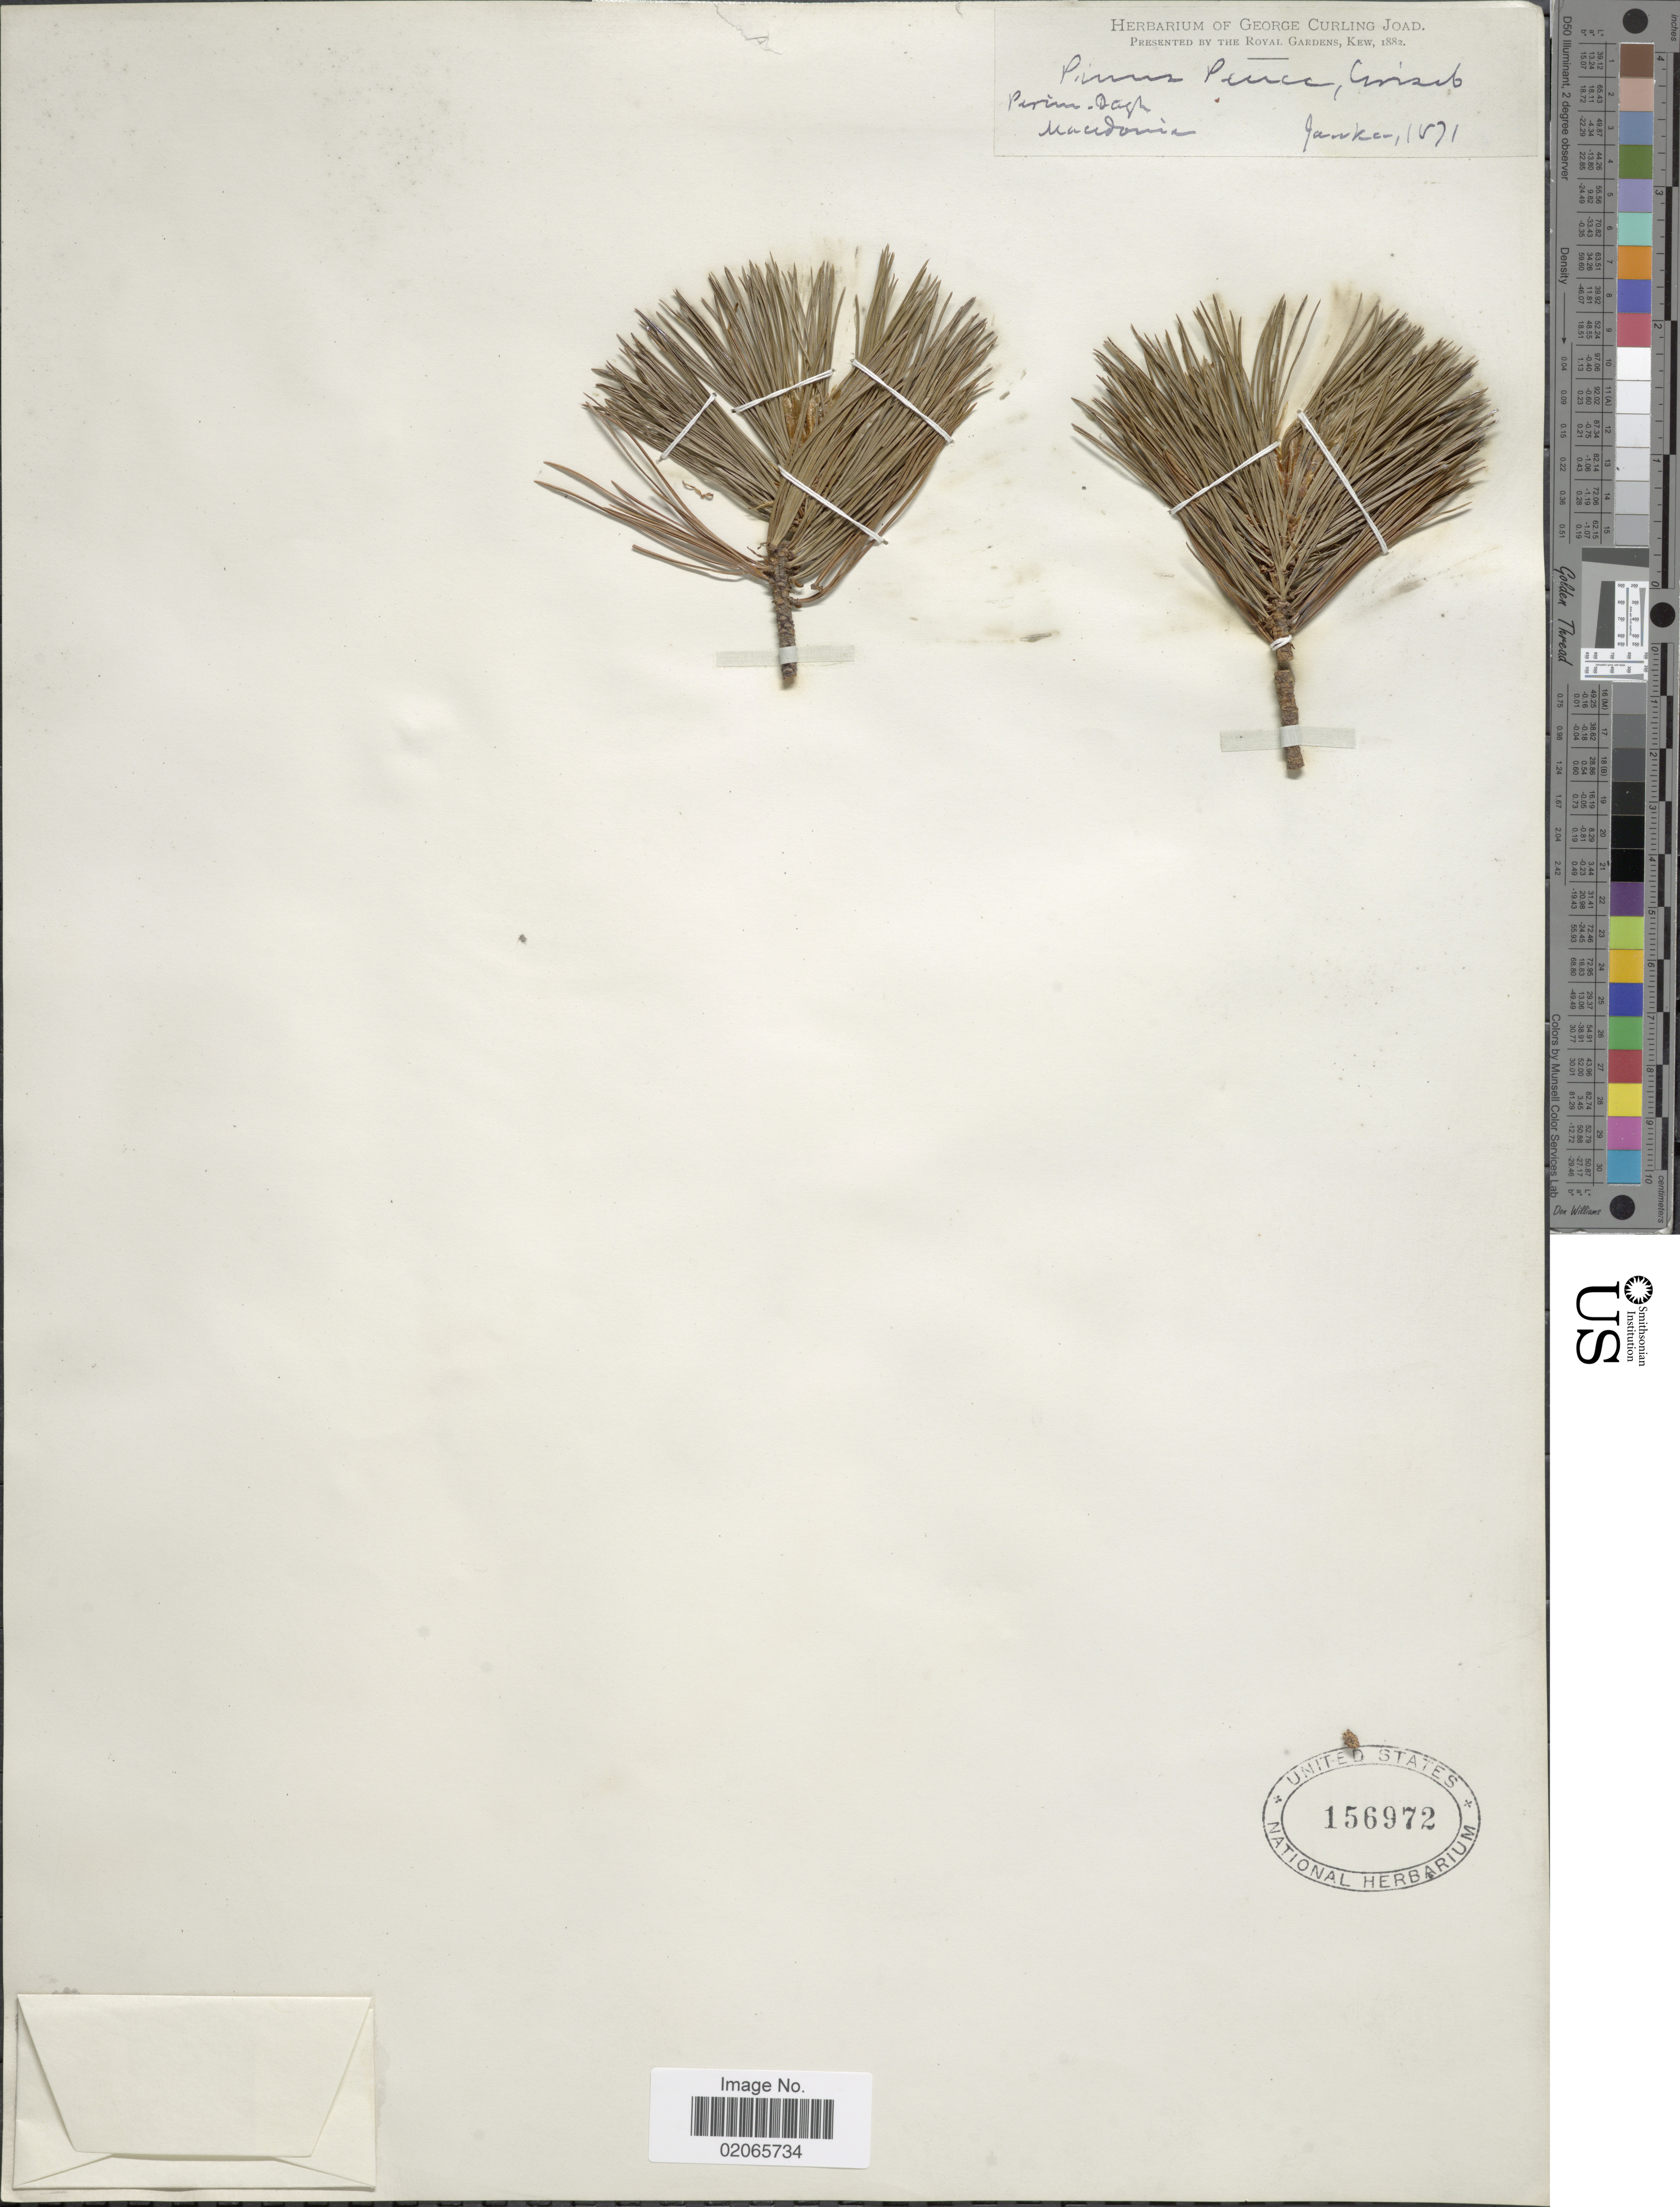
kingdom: Plantae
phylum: Tracheophyta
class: Pinopsida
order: Pinales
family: Pinaceae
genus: Pinus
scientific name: Pinus peuce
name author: Griseb.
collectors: V. Janka von Bulcs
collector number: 1571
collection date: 1882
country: North Macedonia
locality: Macedonia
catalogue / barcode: US 156972